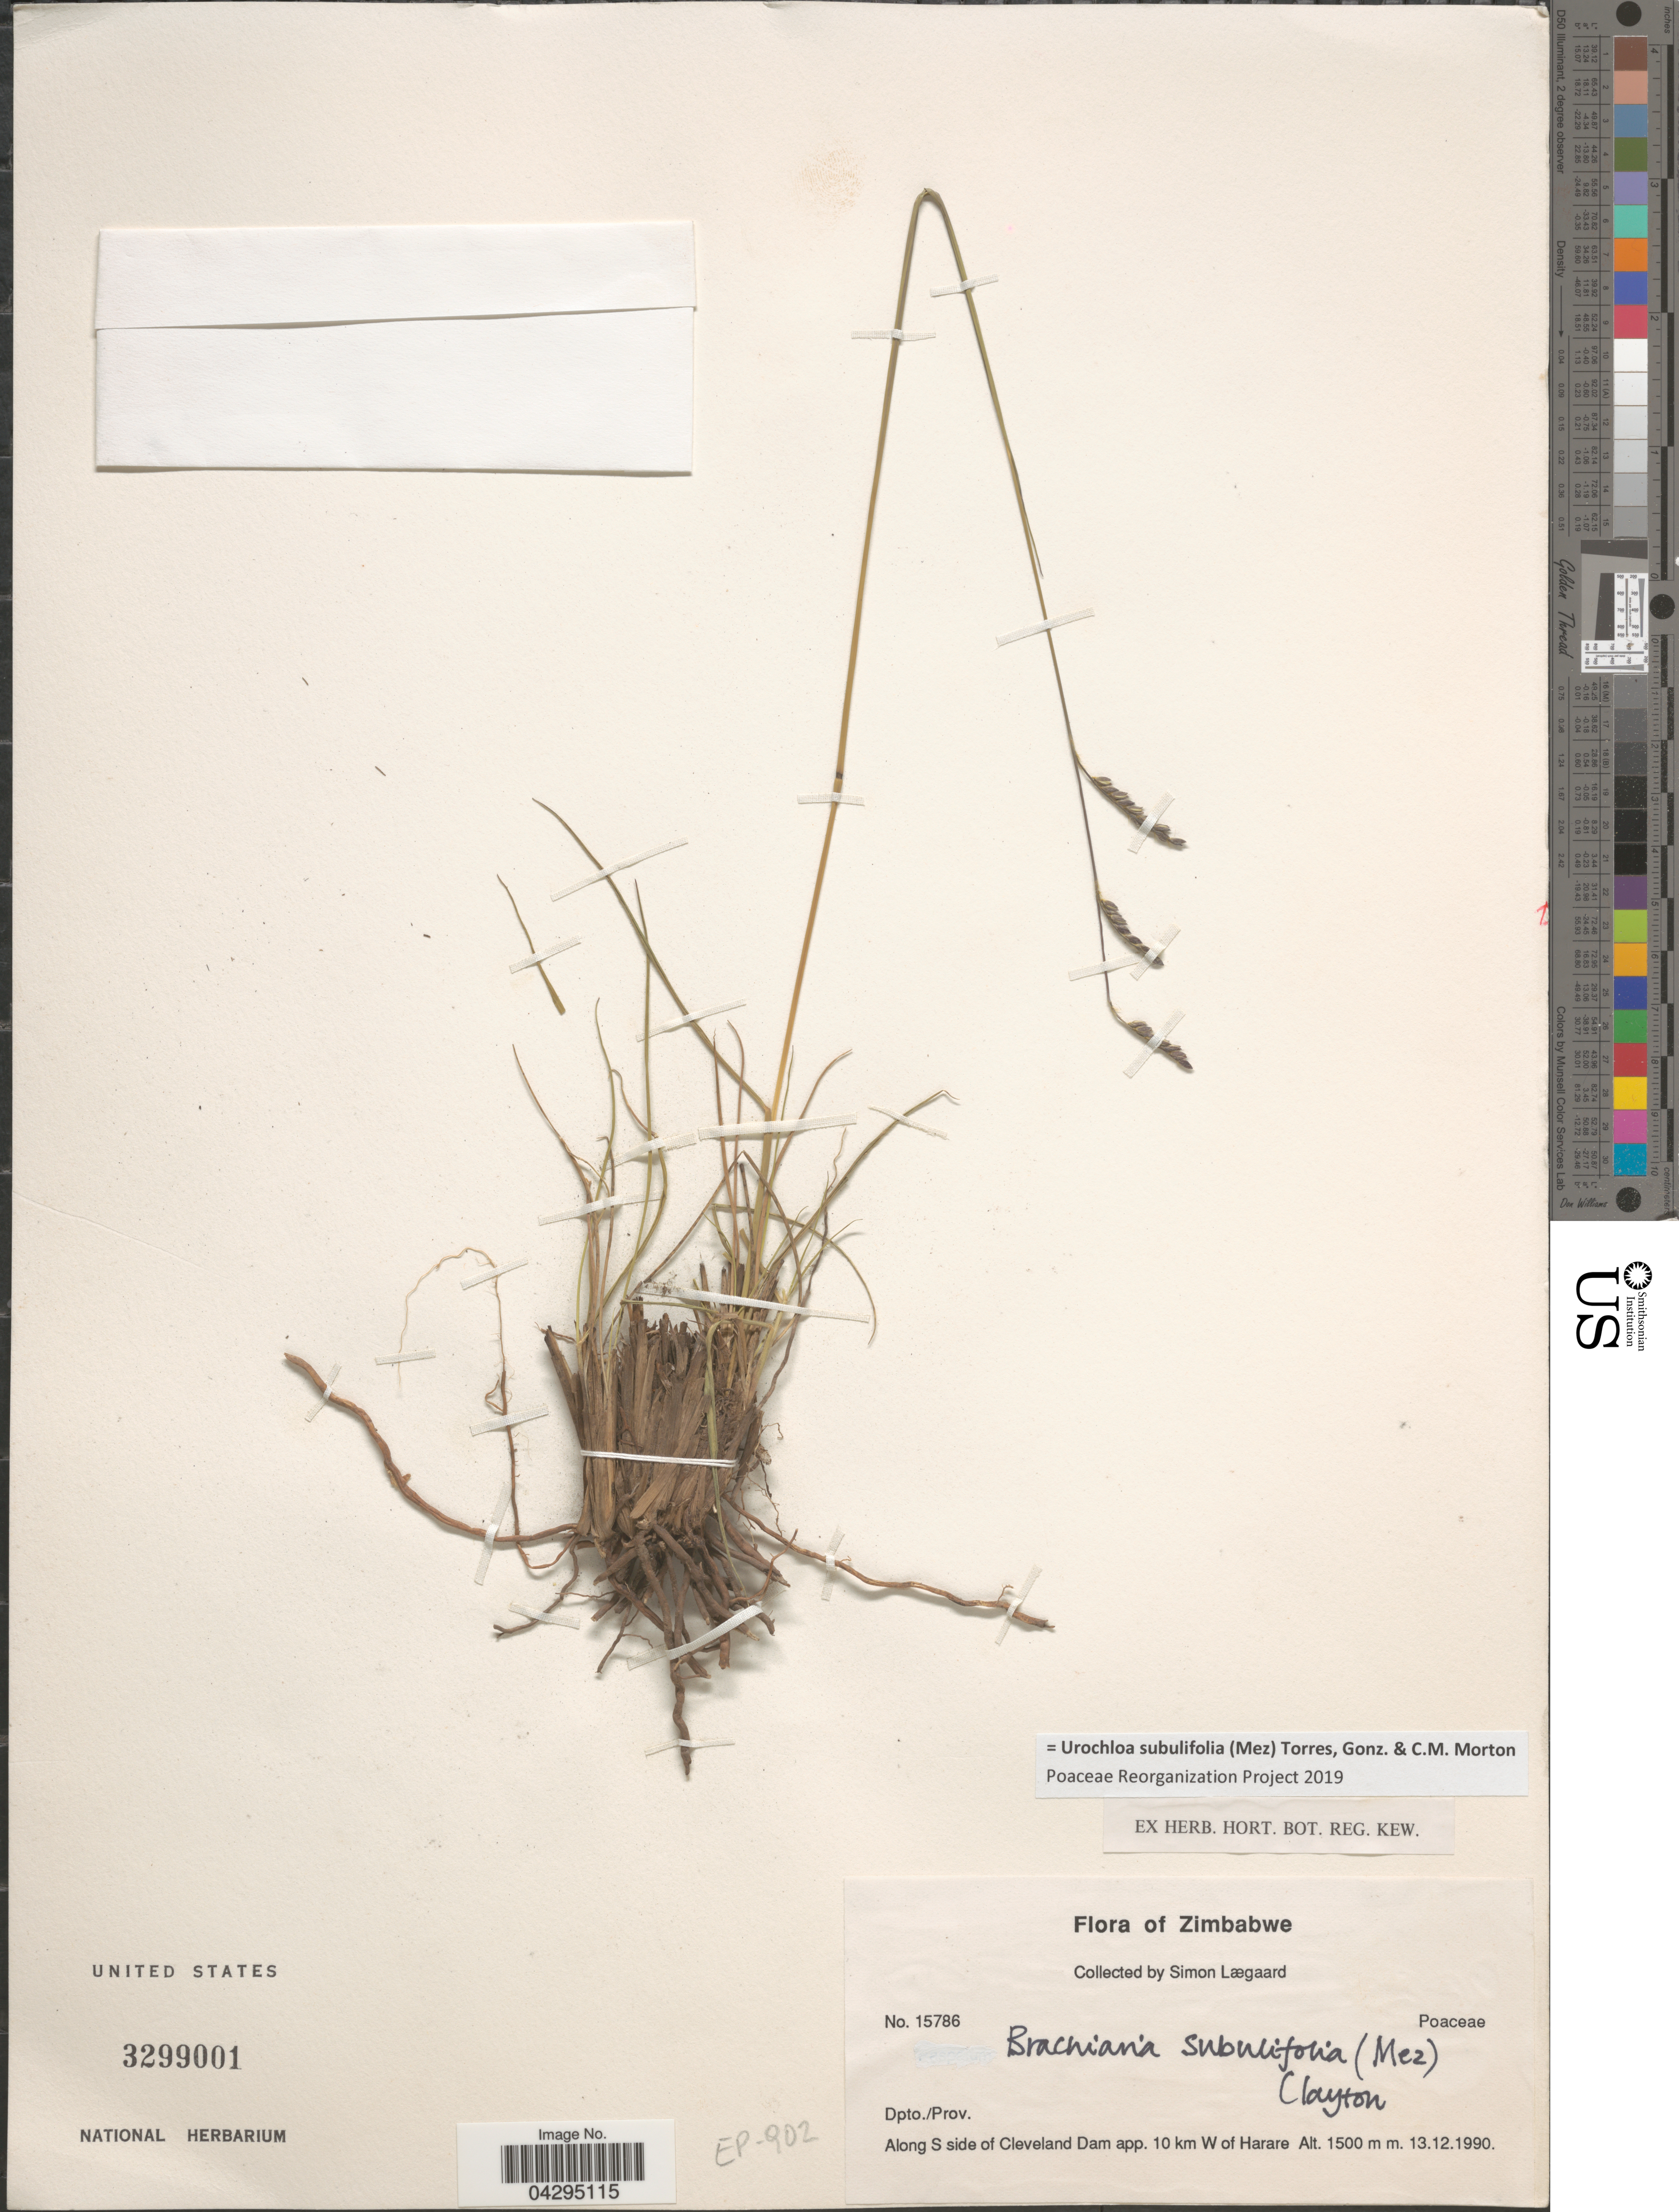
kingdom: Plantae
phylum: Tracheophyta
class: Liliopsida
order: Poales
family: Poaceae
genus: Urochloa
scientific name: Urochloa subulifolia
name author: (Mez) Torres Gonz. & C.M. Morton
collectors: S. Lægaard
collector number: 15786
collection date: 1990-12-13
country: Zimbabwe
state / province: Harare (city)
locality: Dpto./Prov. Along S side of Cleveland Dam app. 10 km W of Harare.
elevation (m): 1500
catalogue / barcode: US 3299001